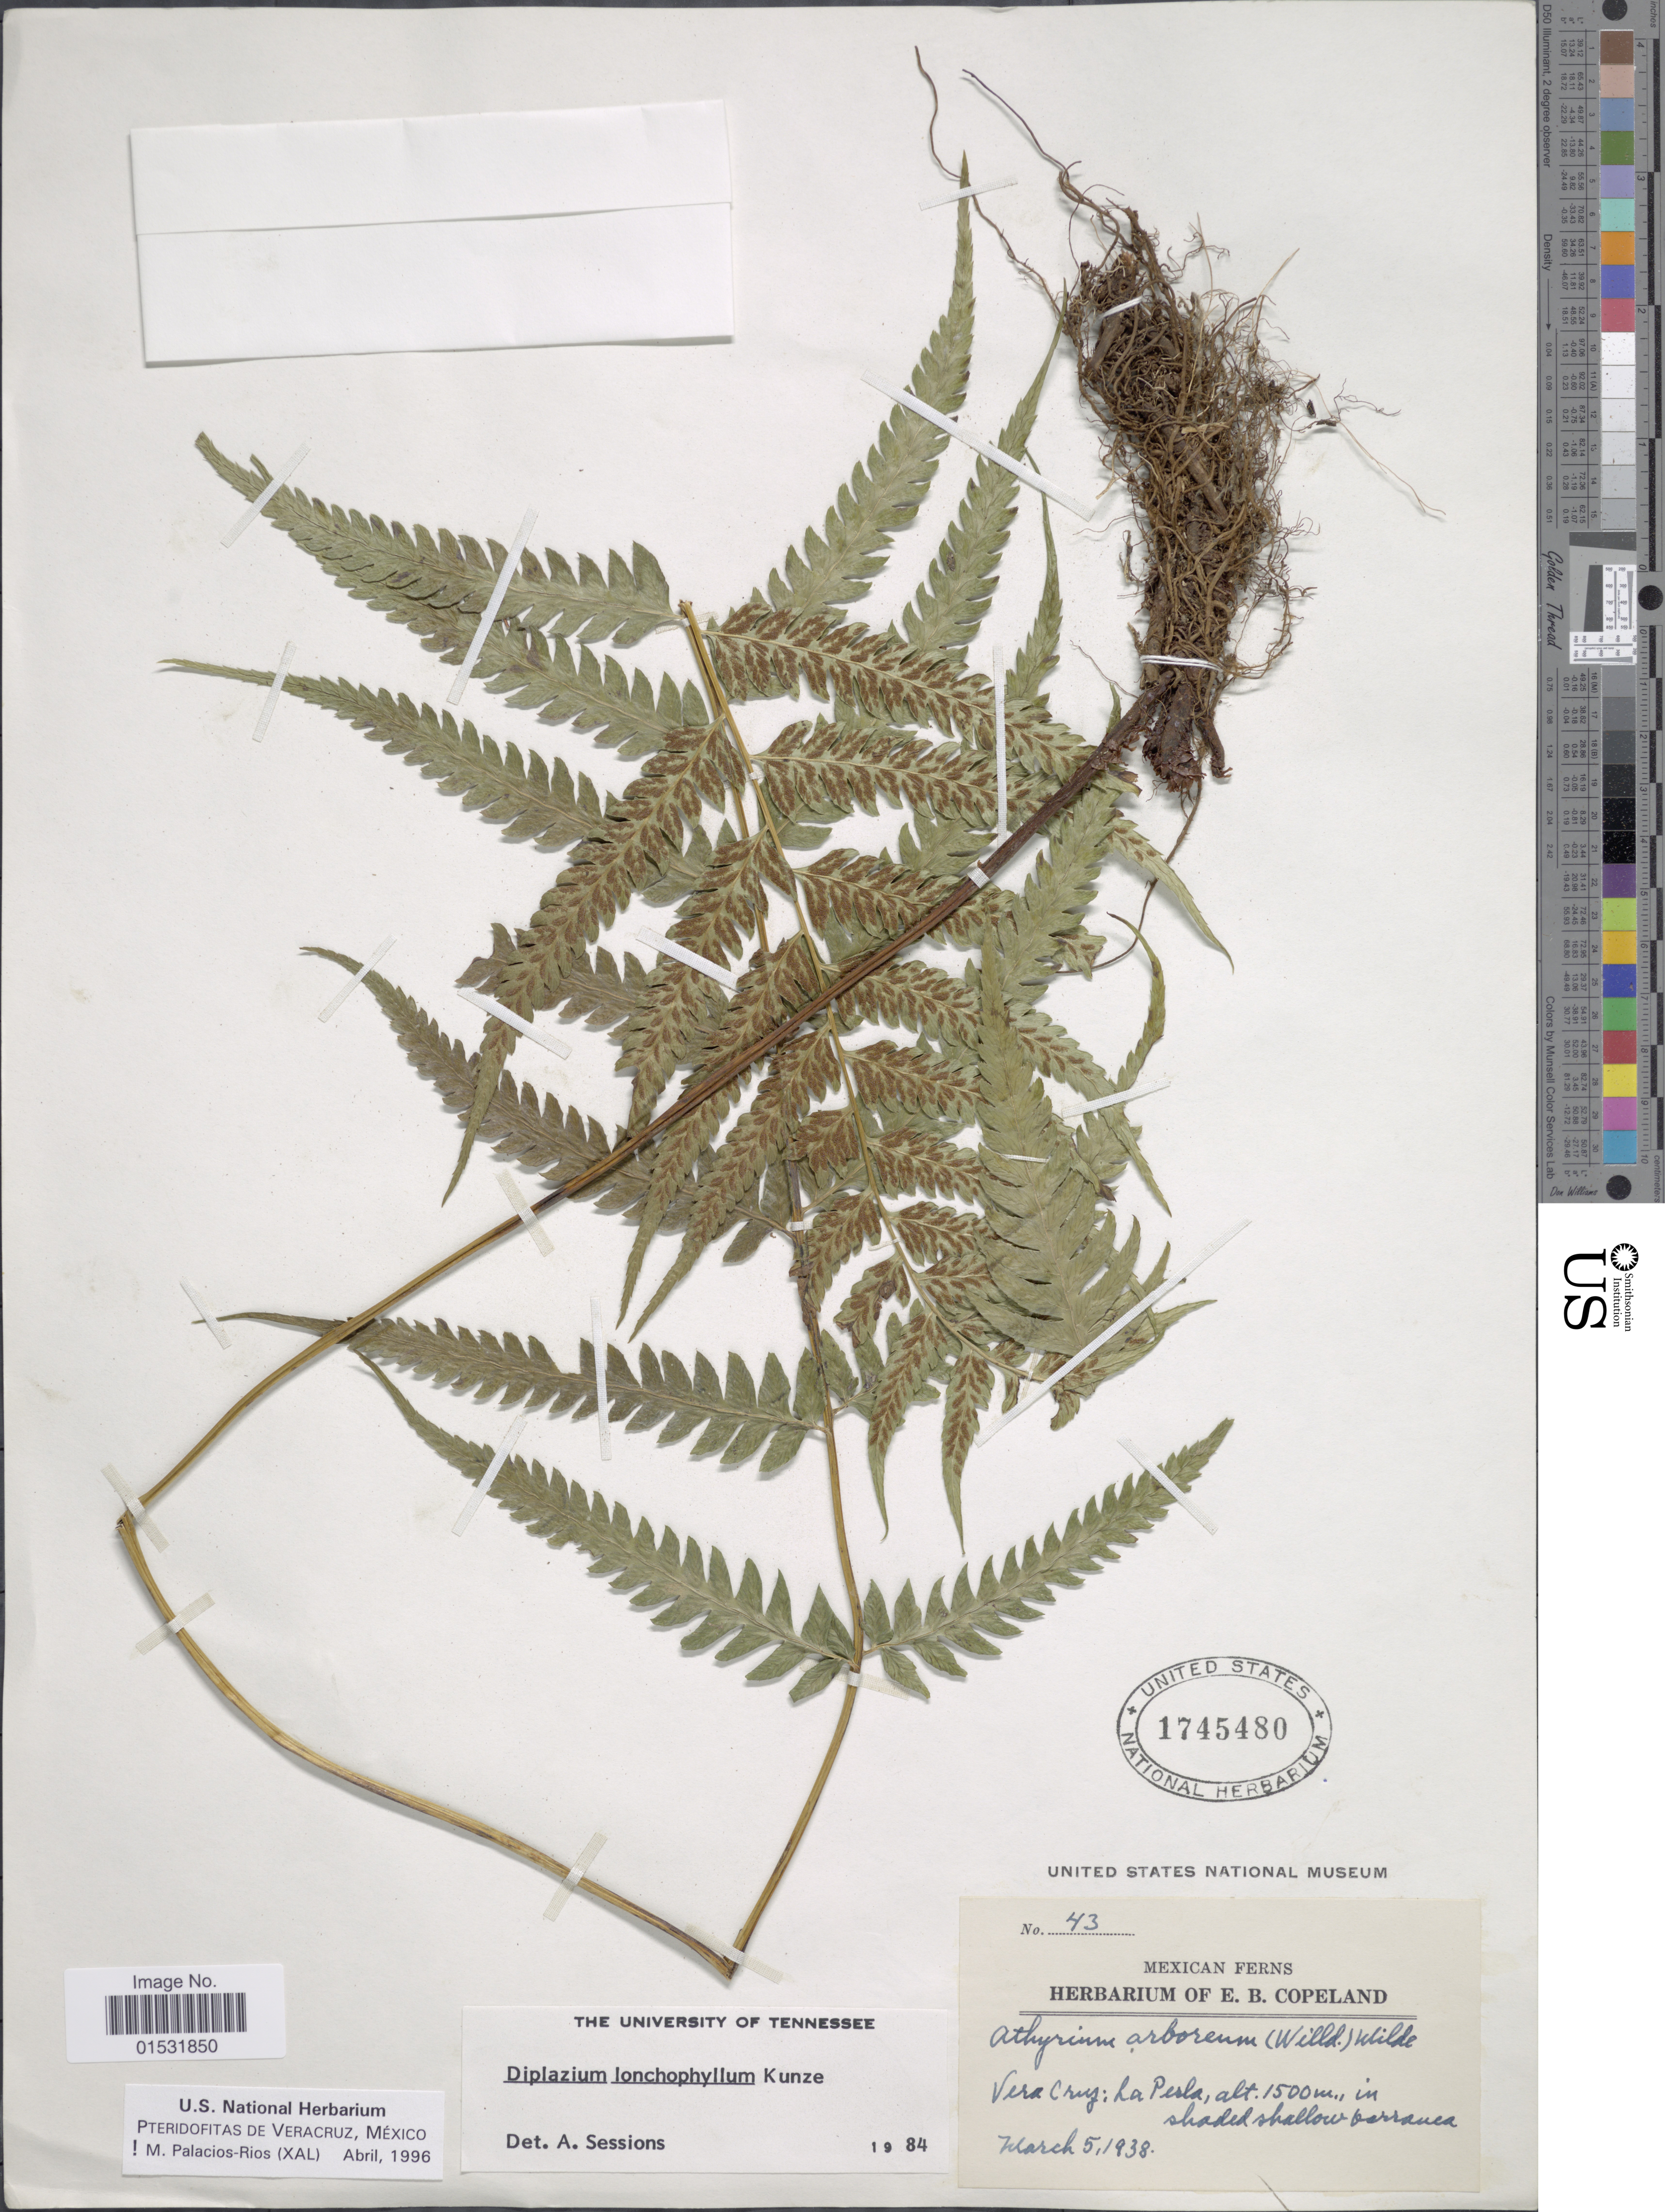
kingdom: Plantae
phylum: Tracheophyta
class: Polypodiopsida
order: Polypodiales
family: Athyriaceae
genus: Diplazium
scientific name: Diplazium lonchophyllum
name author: Kunze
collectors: ex herb. E. B. Copeland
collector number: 43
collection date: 1938-03-05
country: Mexico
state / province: Veracruz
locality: Vera Cruz: La Perla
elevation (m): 1500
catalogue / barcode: US 1745480